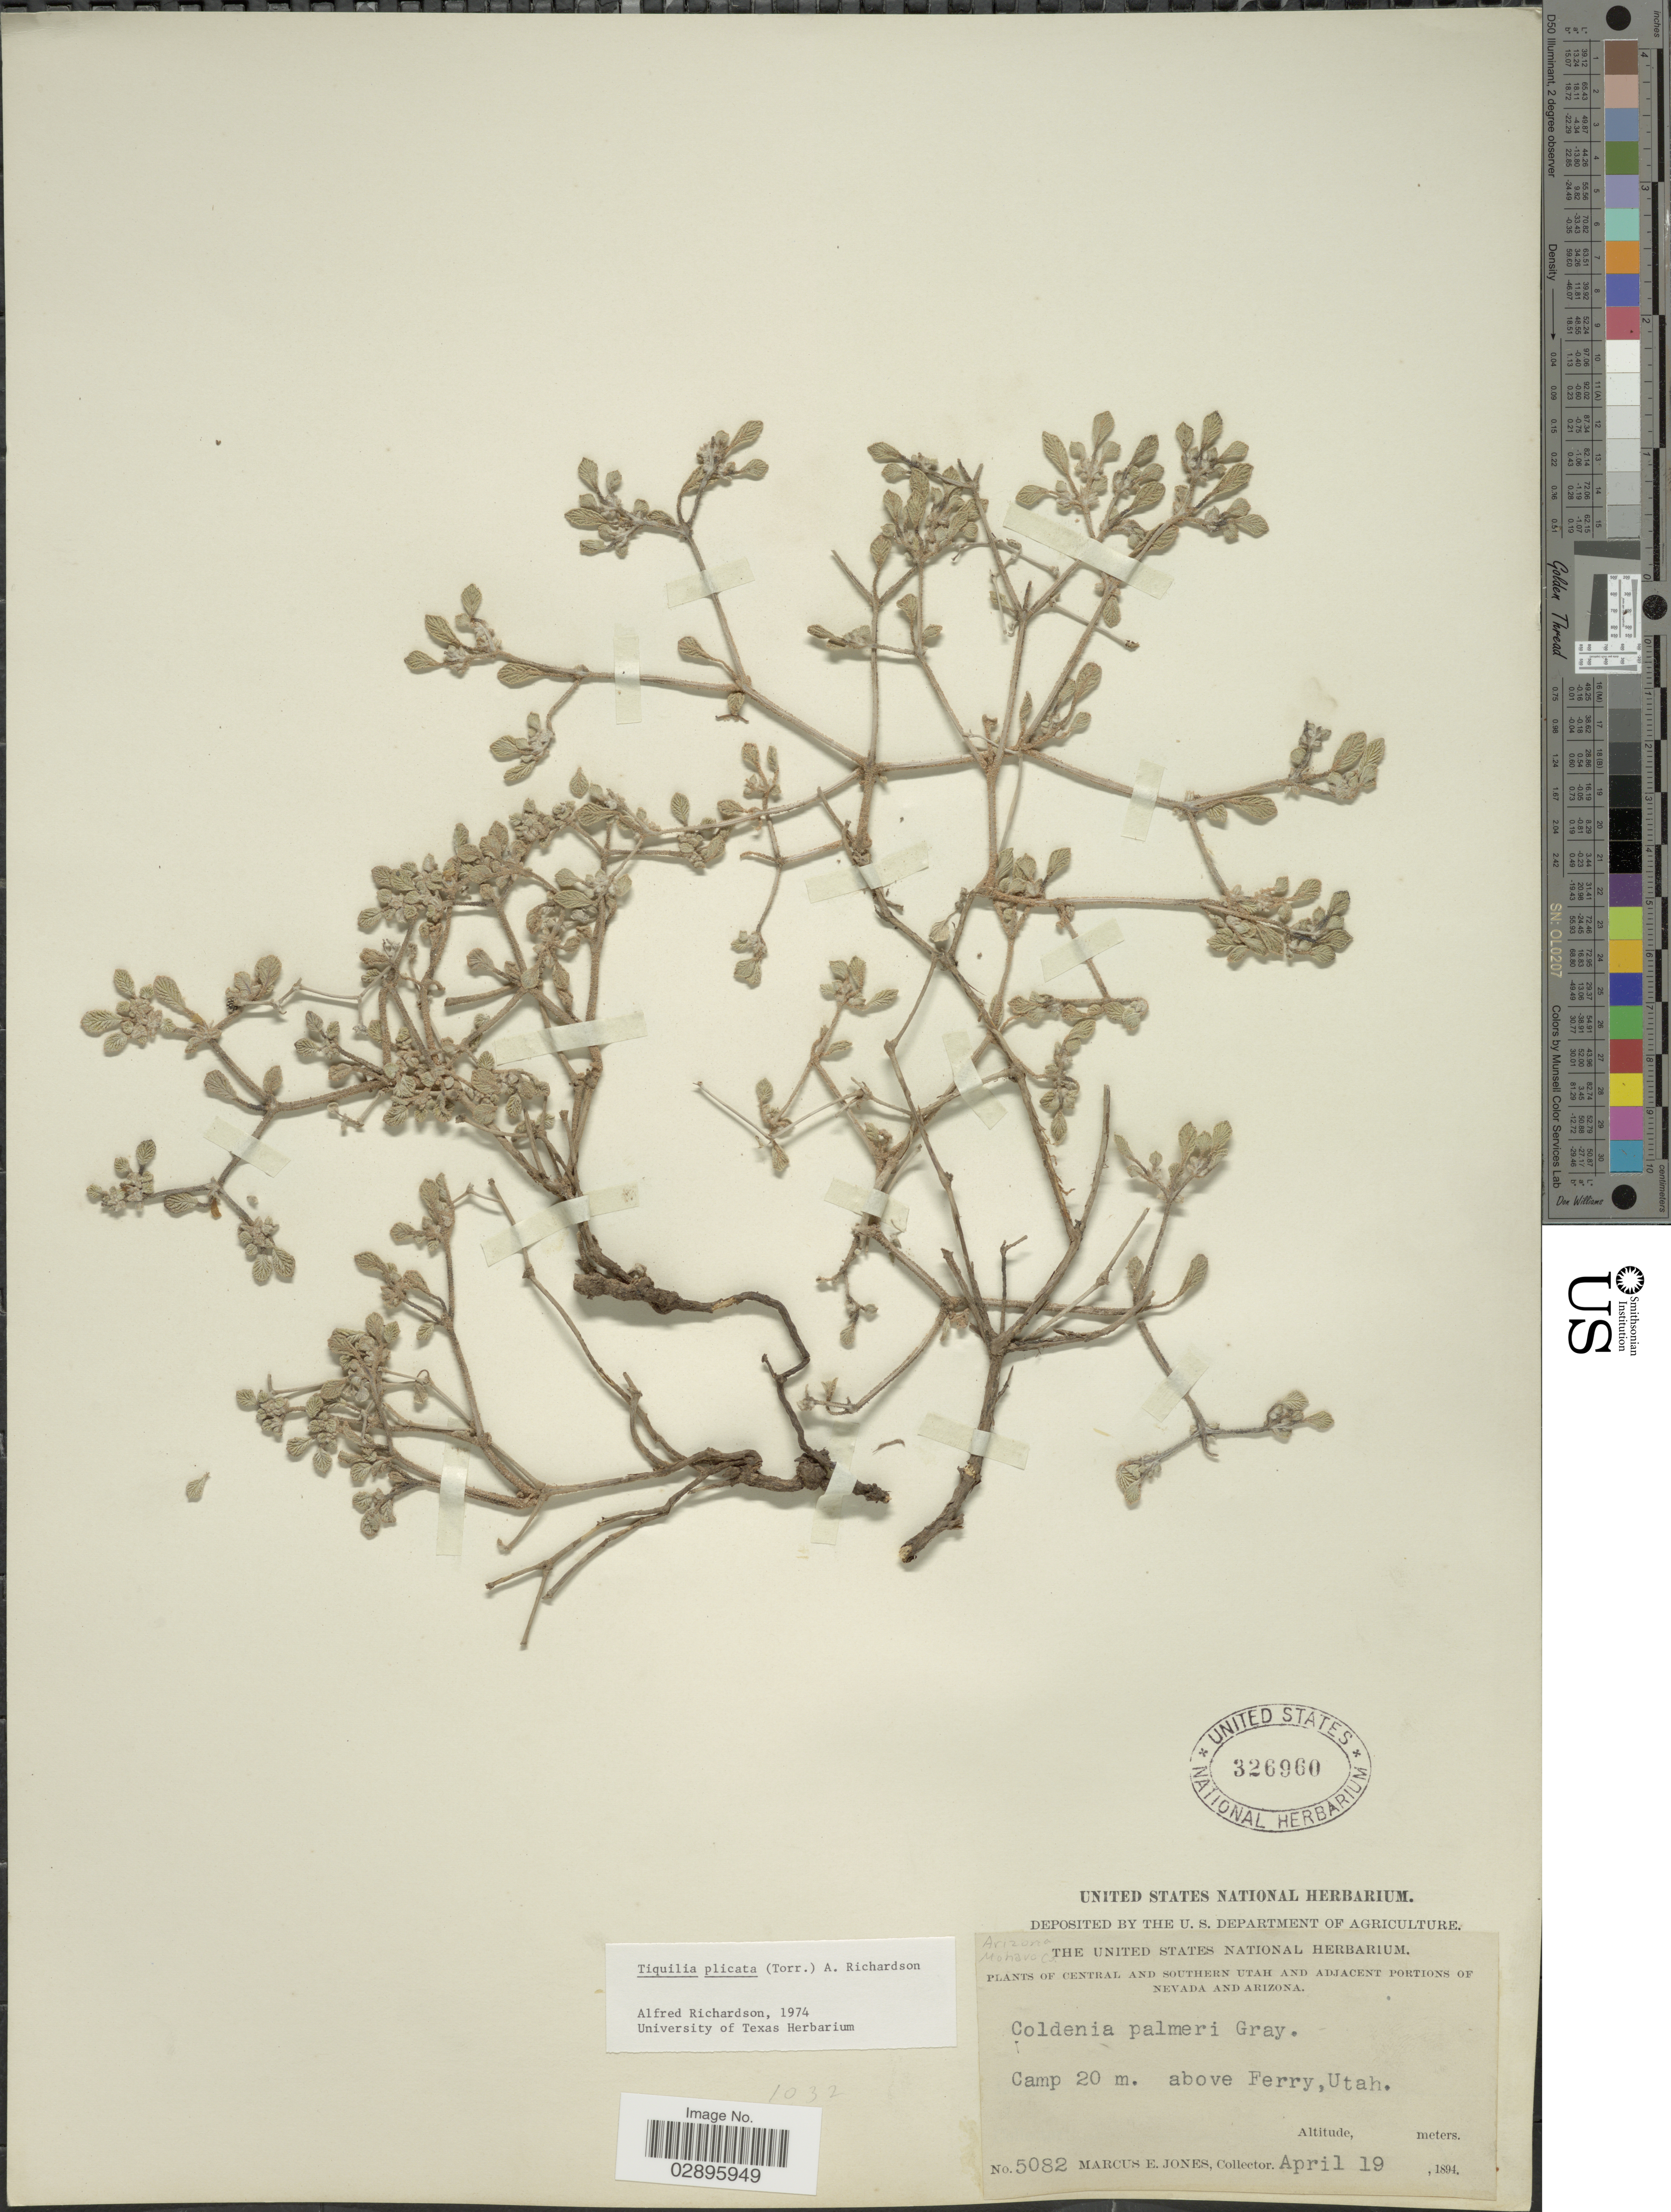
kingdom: Plantae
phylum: Tracheophyta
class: Magnoliopsida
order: Boraginales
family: Ehretiaceae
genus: Tiquilia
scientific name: Tiquilia plicata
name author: Torr.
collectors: M. E. Jones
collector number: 5082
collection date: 1894-04-19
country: United States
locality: Arizona, Mohavo Co. Central and Southern Utah and adjacent portions of Nevada and Arizona. Camp 20 m. above Ferry, Utah.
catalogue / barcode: US 326960